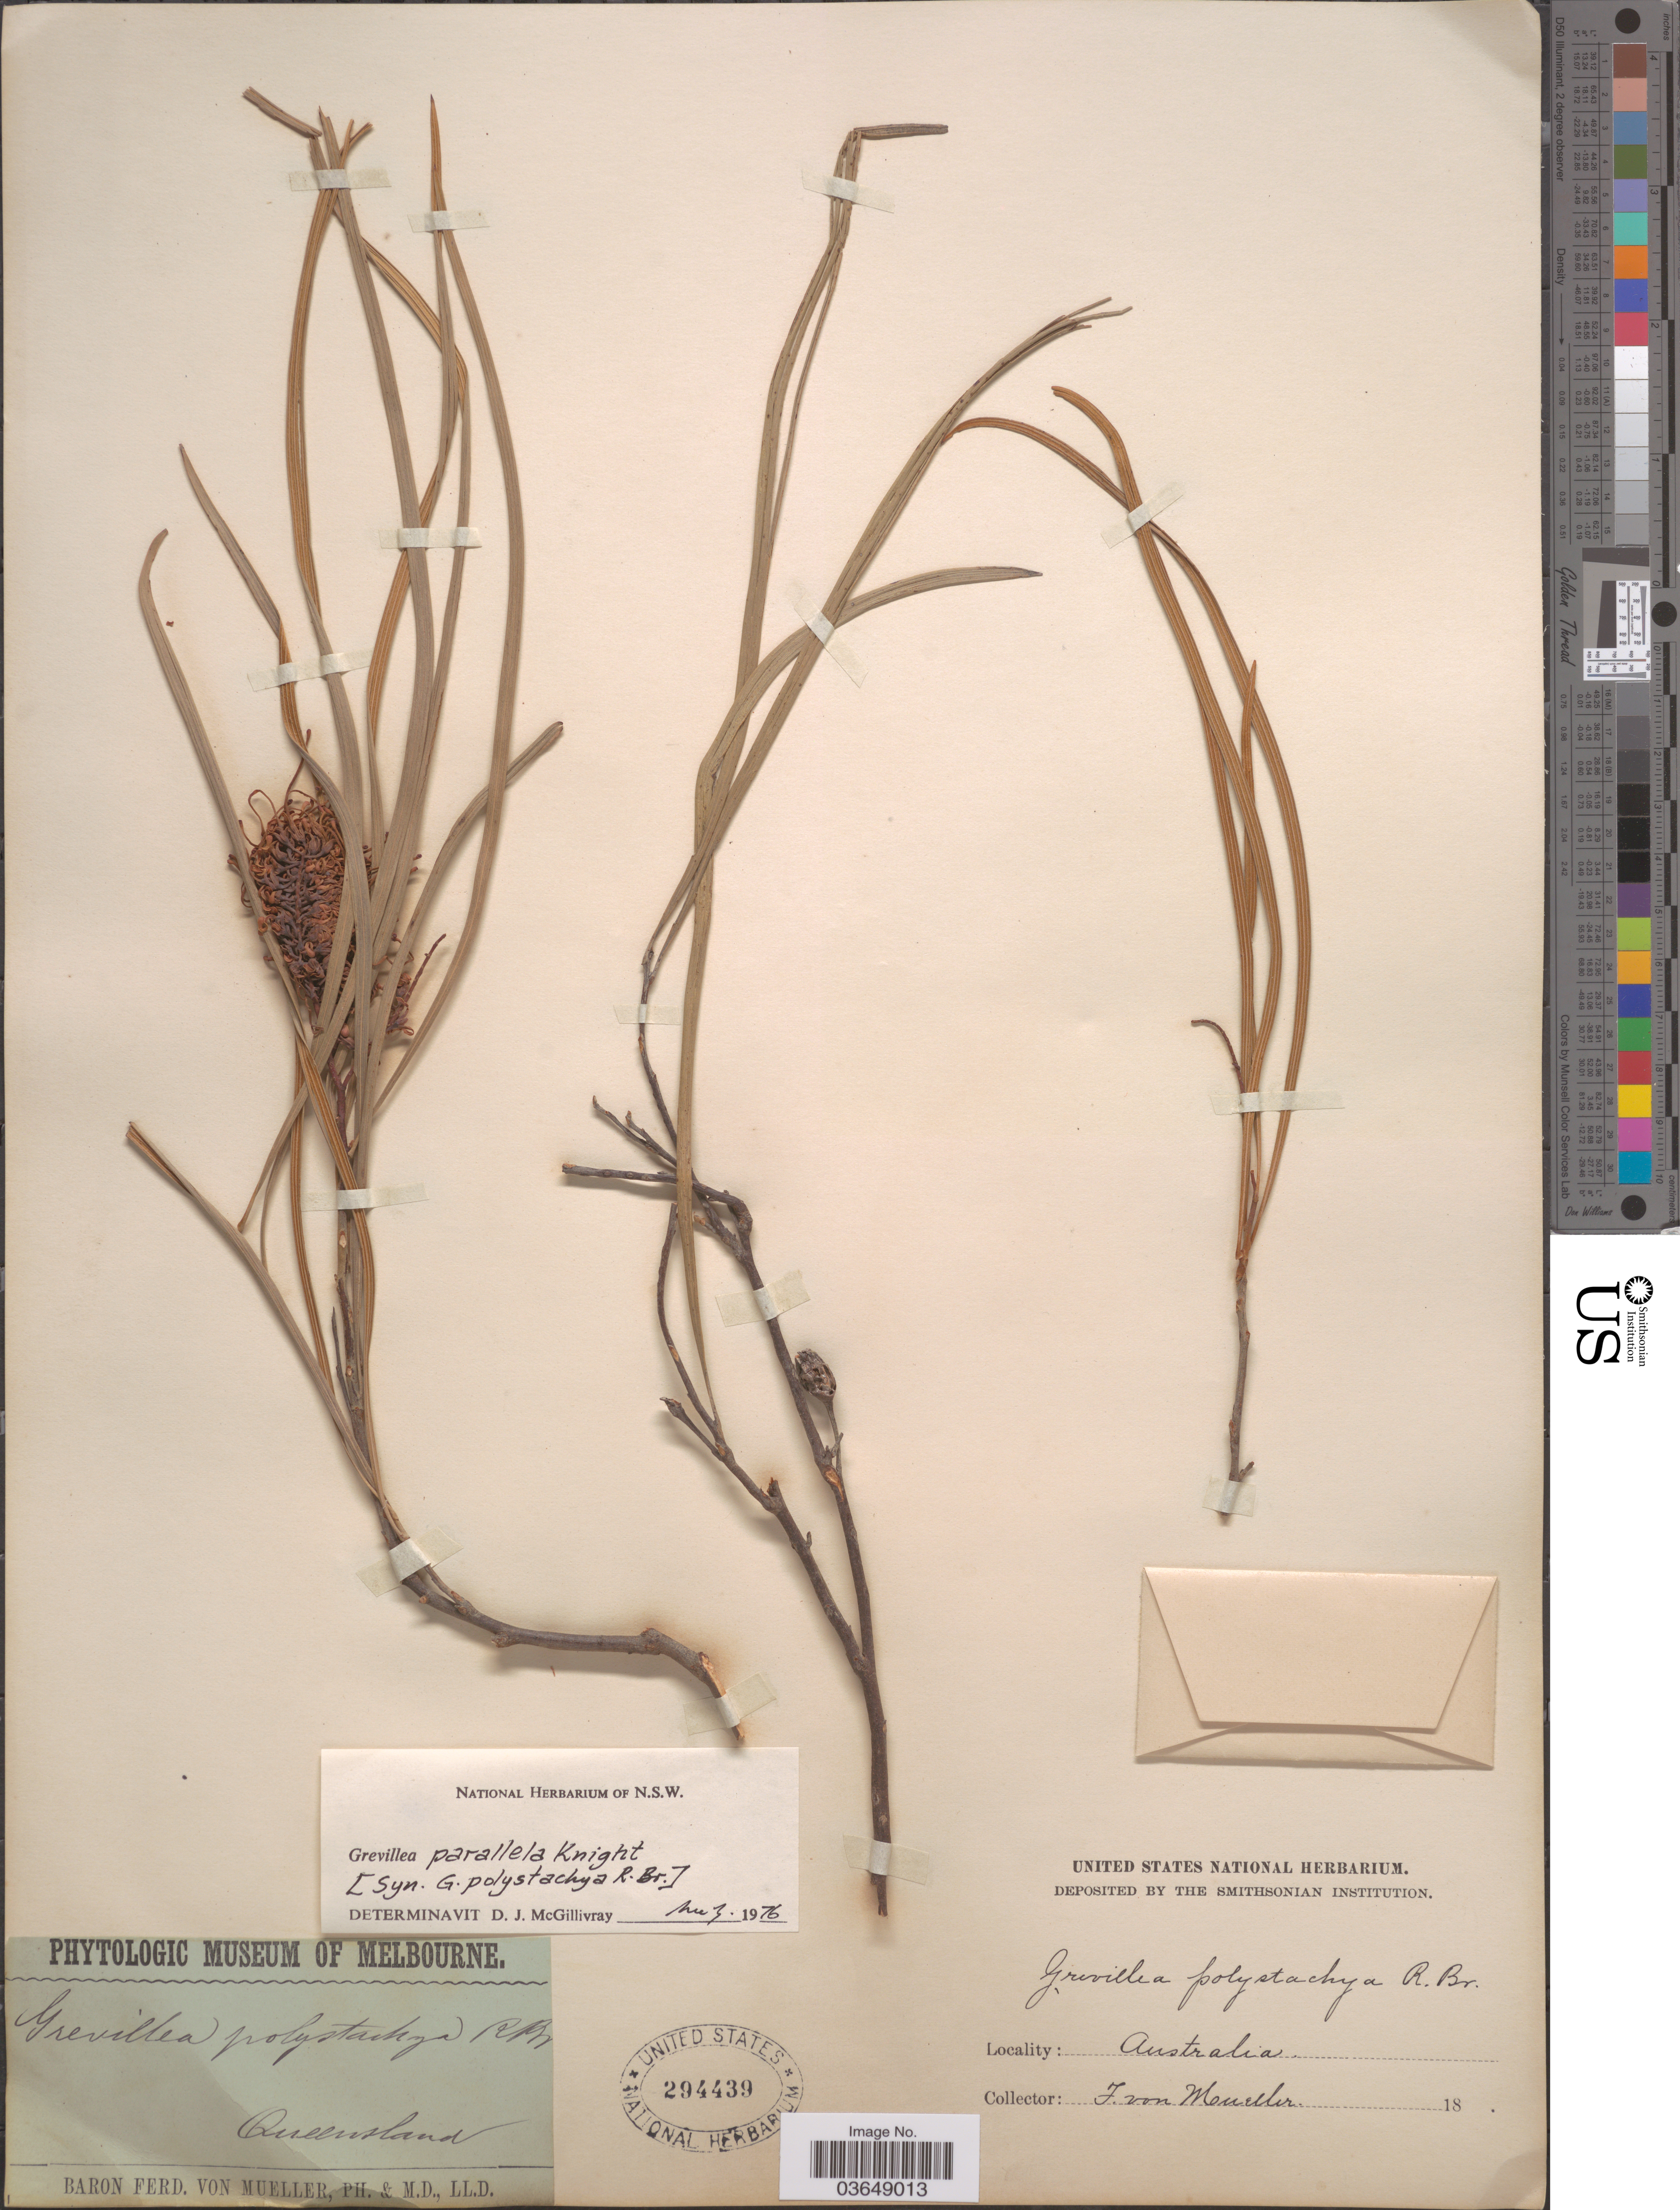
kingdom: Plantae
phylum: Tracheophyta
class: Magnoliopsida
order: Proteales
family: Proteaceae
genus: Grevillea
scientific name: Grevillea parallela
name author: Knight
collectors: F. Mueller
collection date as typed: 18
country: Australia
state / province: Queensland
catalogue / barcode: US 294439